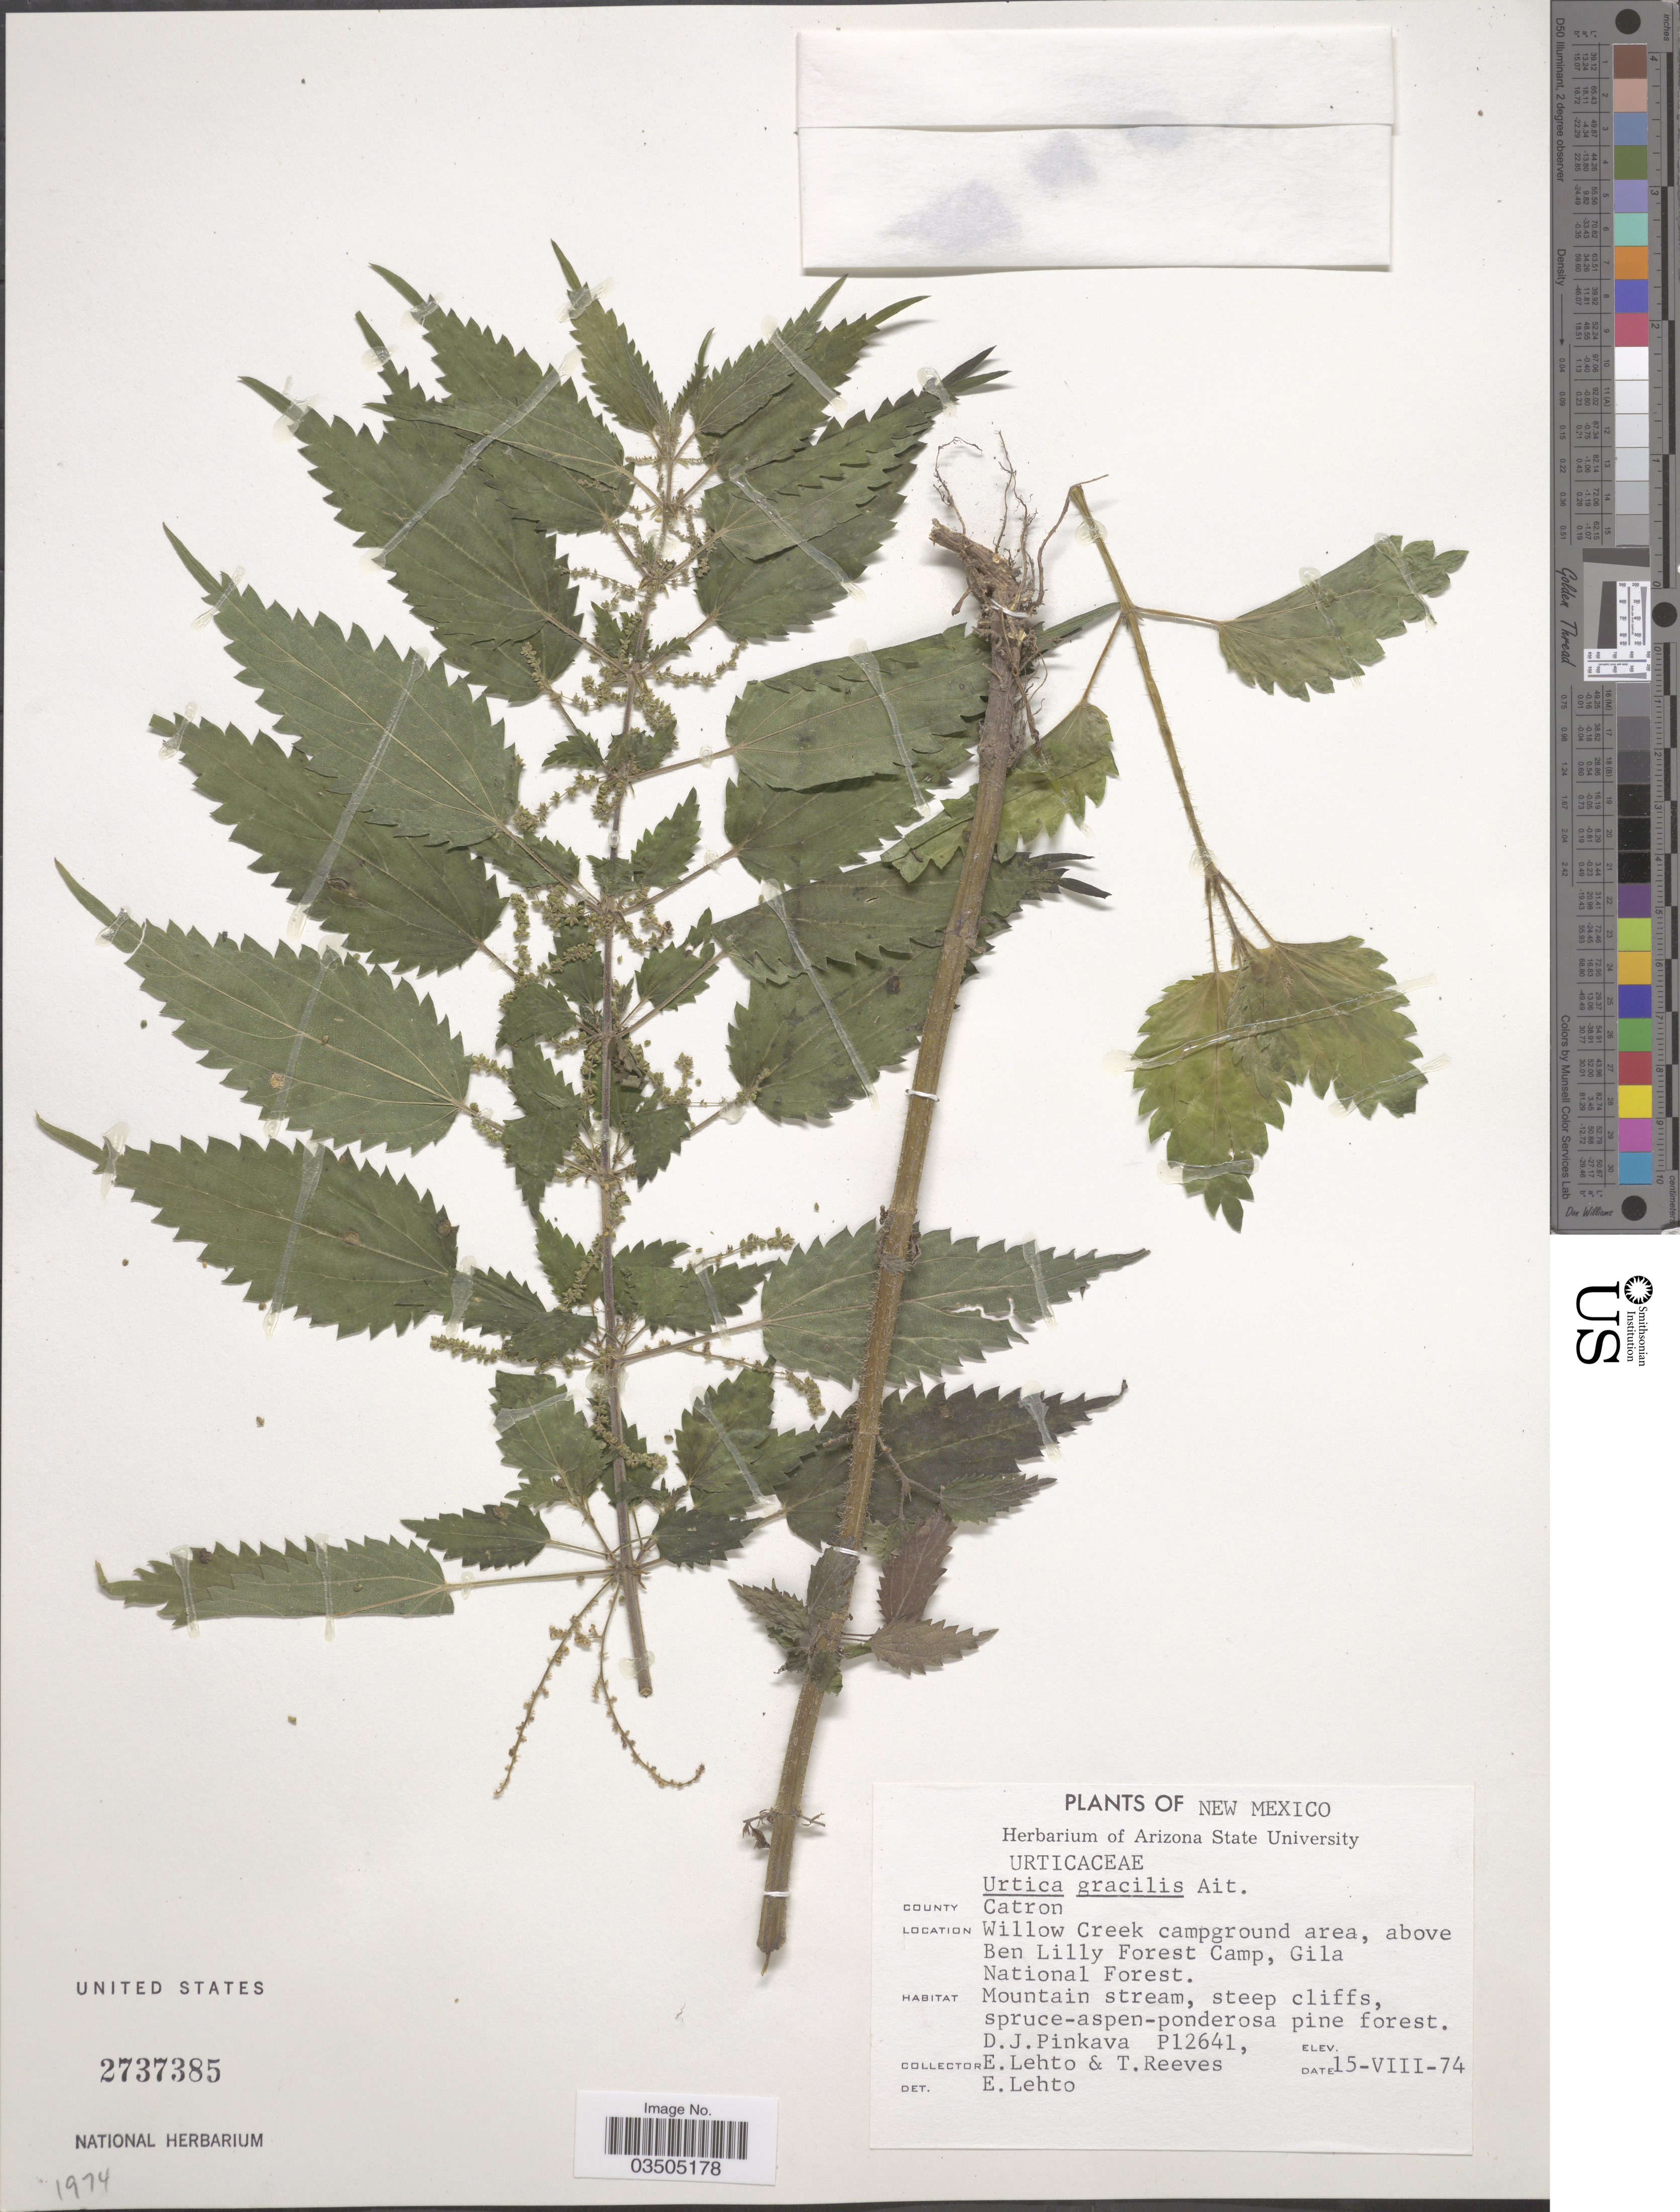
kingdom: Plantae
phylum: Tracheophyta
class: Magnoliopsida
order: Rosales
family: Urticaceae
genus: Urtica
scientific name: Urtica dioica subsp. gracilis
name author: L.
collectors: D. J. Pinkava, E. Lehto & T. Reeves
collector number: P12641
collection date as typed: Transcribed d/m/y: 15/8/74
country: United States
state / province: New Mexico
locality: County Catron. Willow Creek campground area, above Ben Lilly Forest Camp, Gila National Forest.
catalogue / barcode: US 2737385